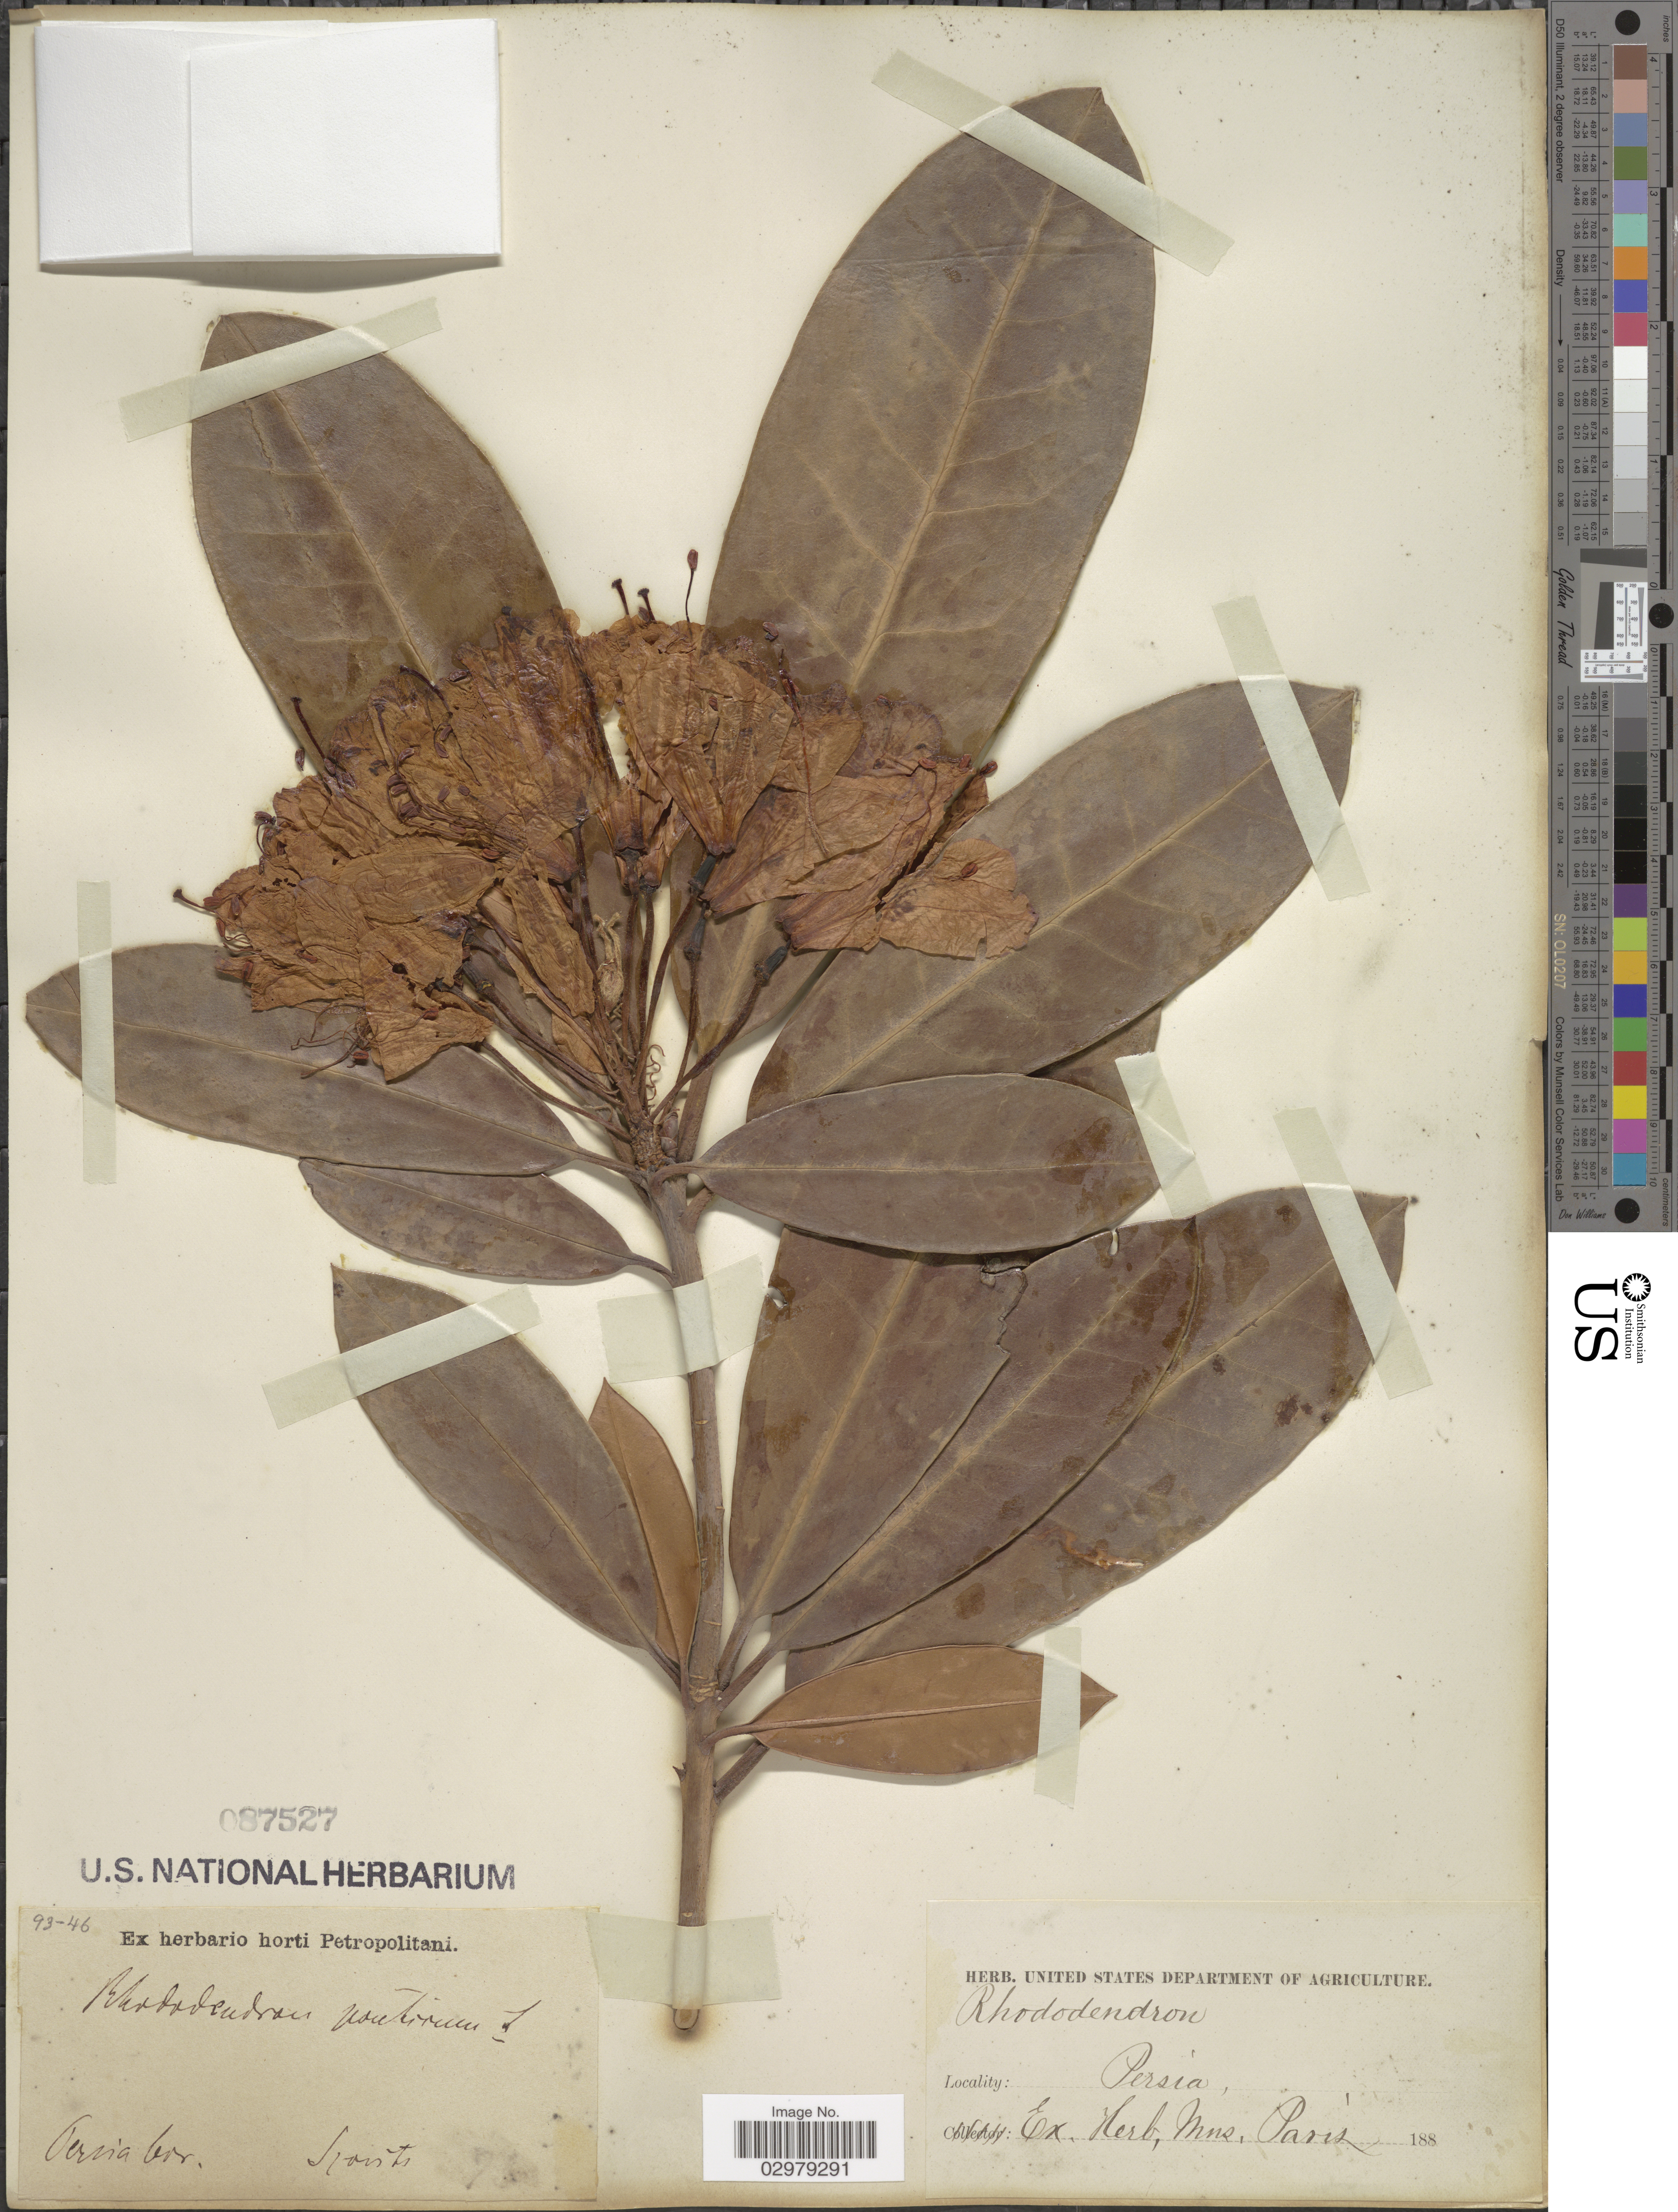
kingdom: Plantae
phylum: Tracheophyta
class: Magnoliopsida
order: Ericales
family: Ericaceae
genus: Rhododendron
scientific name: Rhododendron sp.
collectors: Szovits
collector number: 93-46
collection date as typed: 188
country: Iran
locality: Persia bor.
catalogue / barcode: US 87527